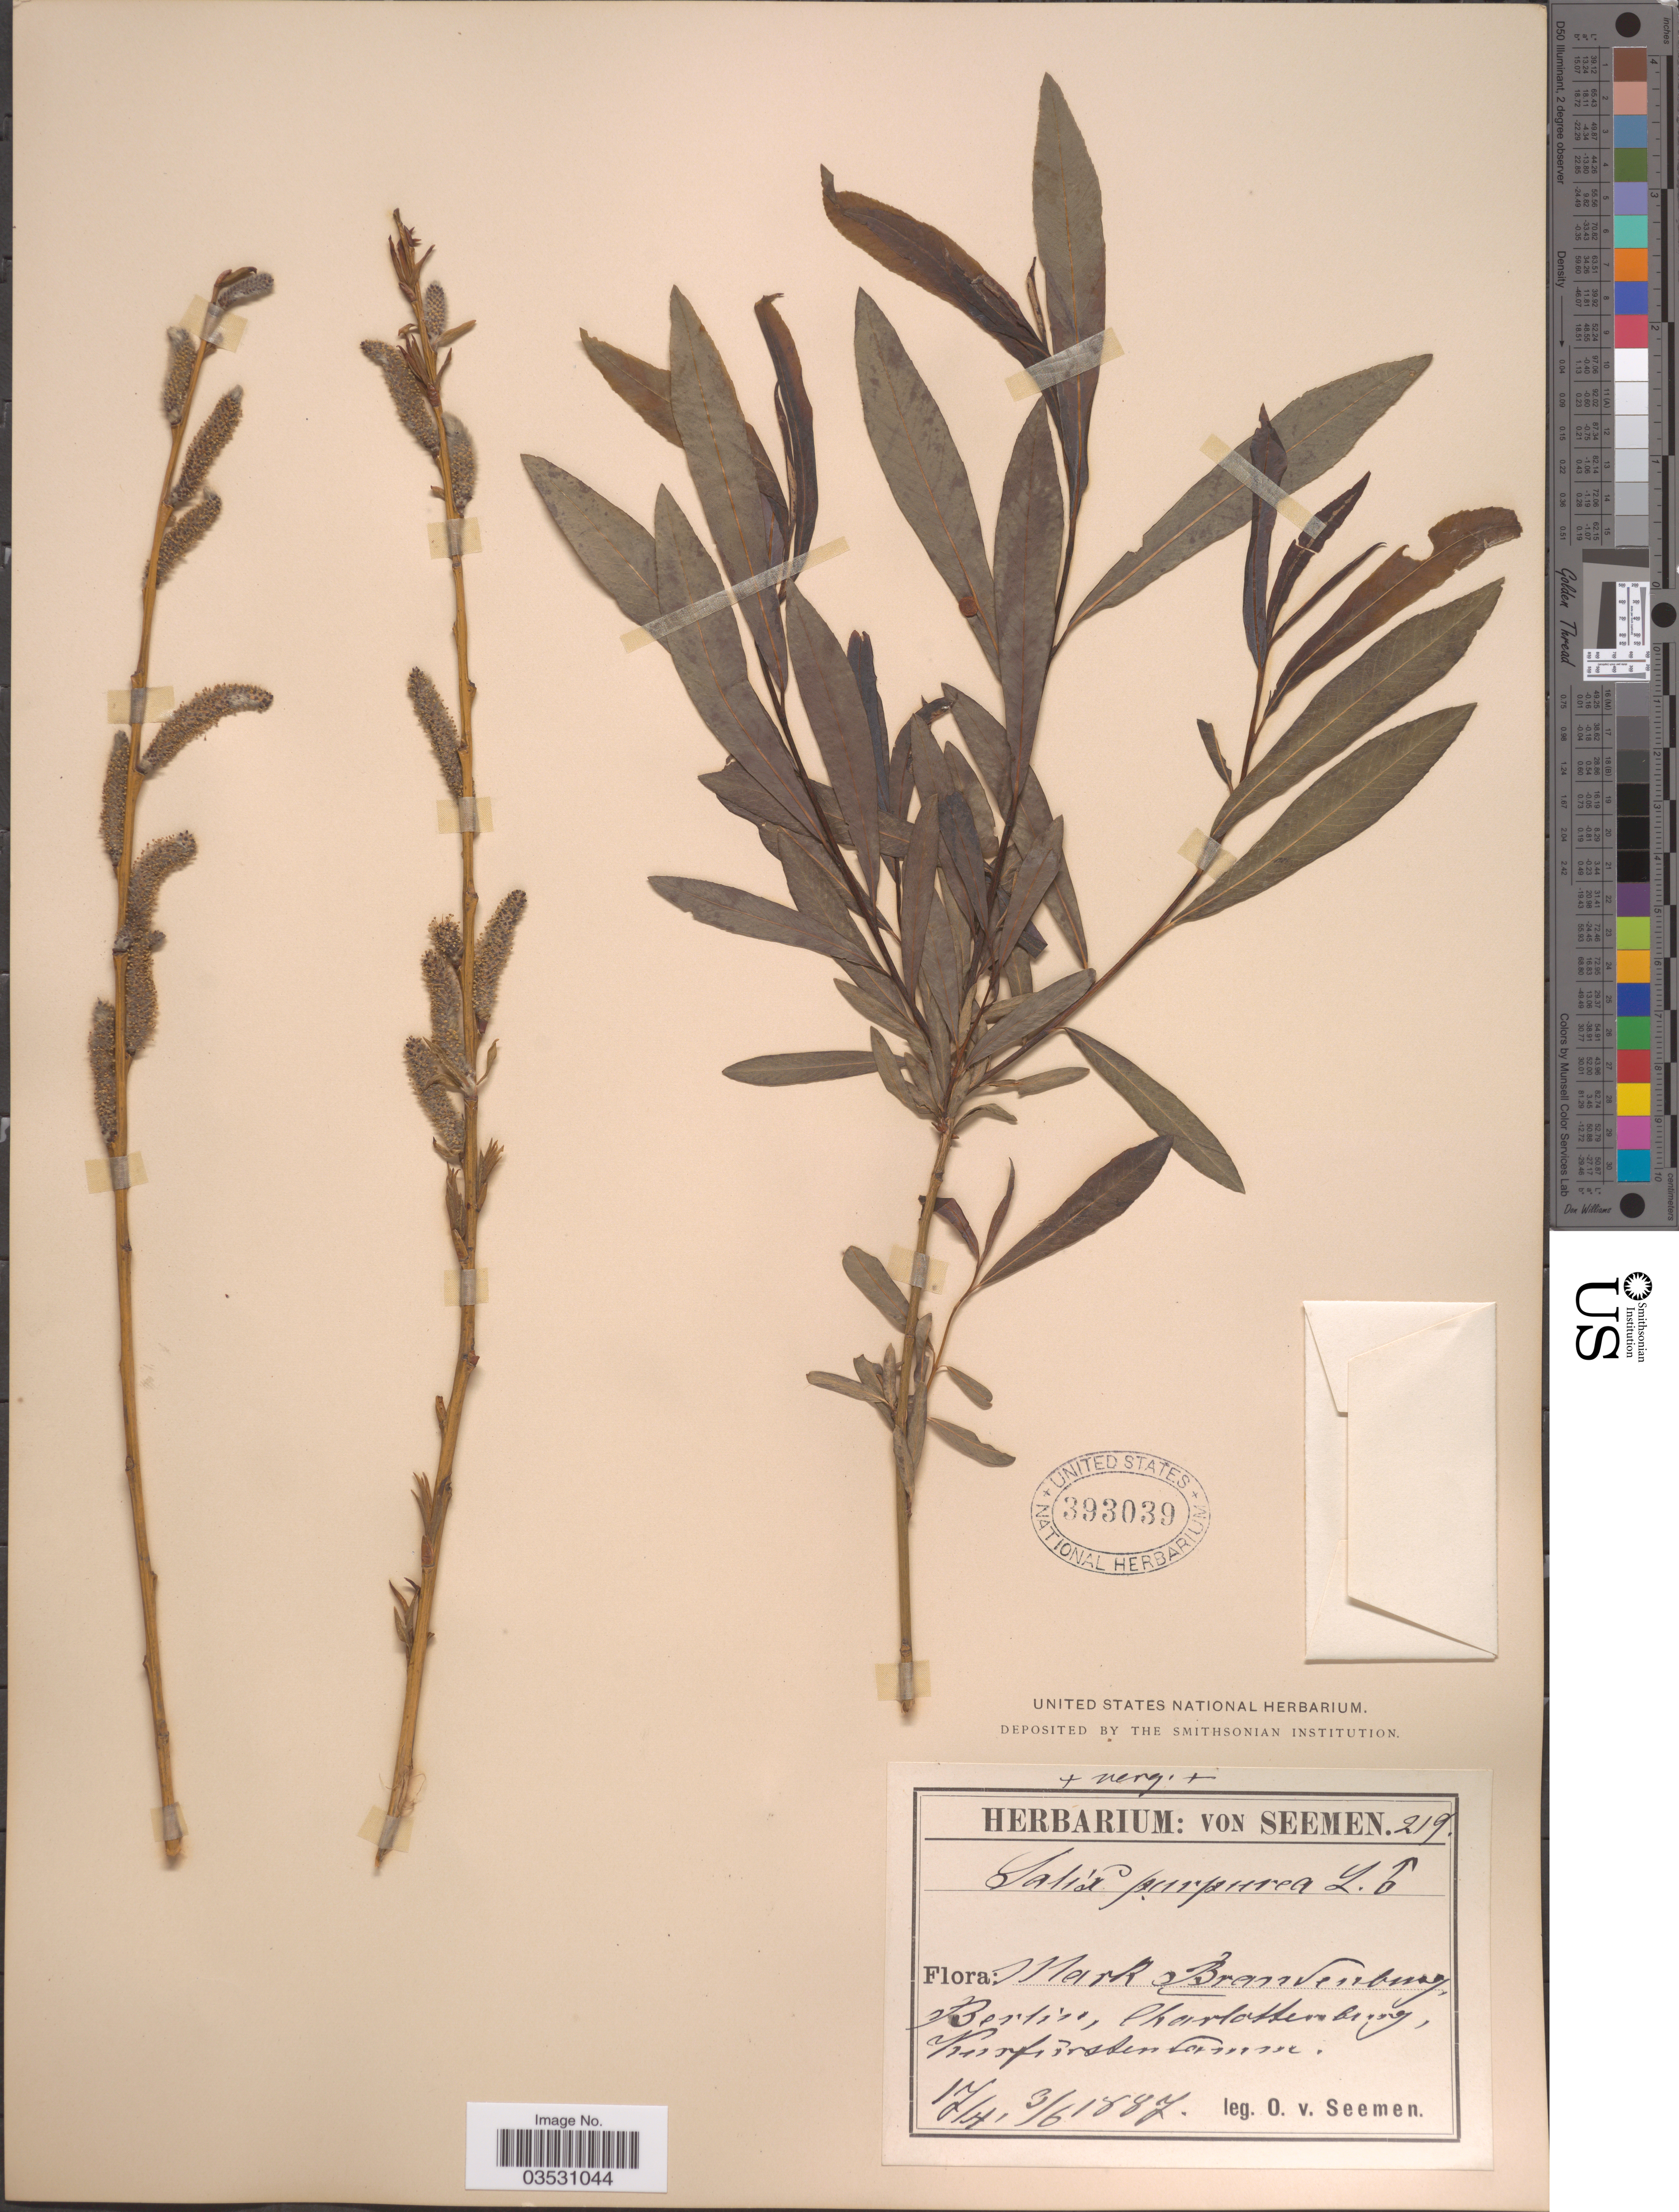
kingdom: Plantae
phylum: Tracheophyta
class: Magnoliopsida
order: Malpighiales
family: Salicaceae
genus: Salix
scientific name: Salix purpurea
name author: L.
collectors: K. O. von Seemen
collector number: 219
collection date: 1887-04-17/1887-06-03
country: Germany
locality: Mark Brandenburg, Berlin, Charlottenburg, Kurfurstendamm.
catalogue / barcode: US 393039